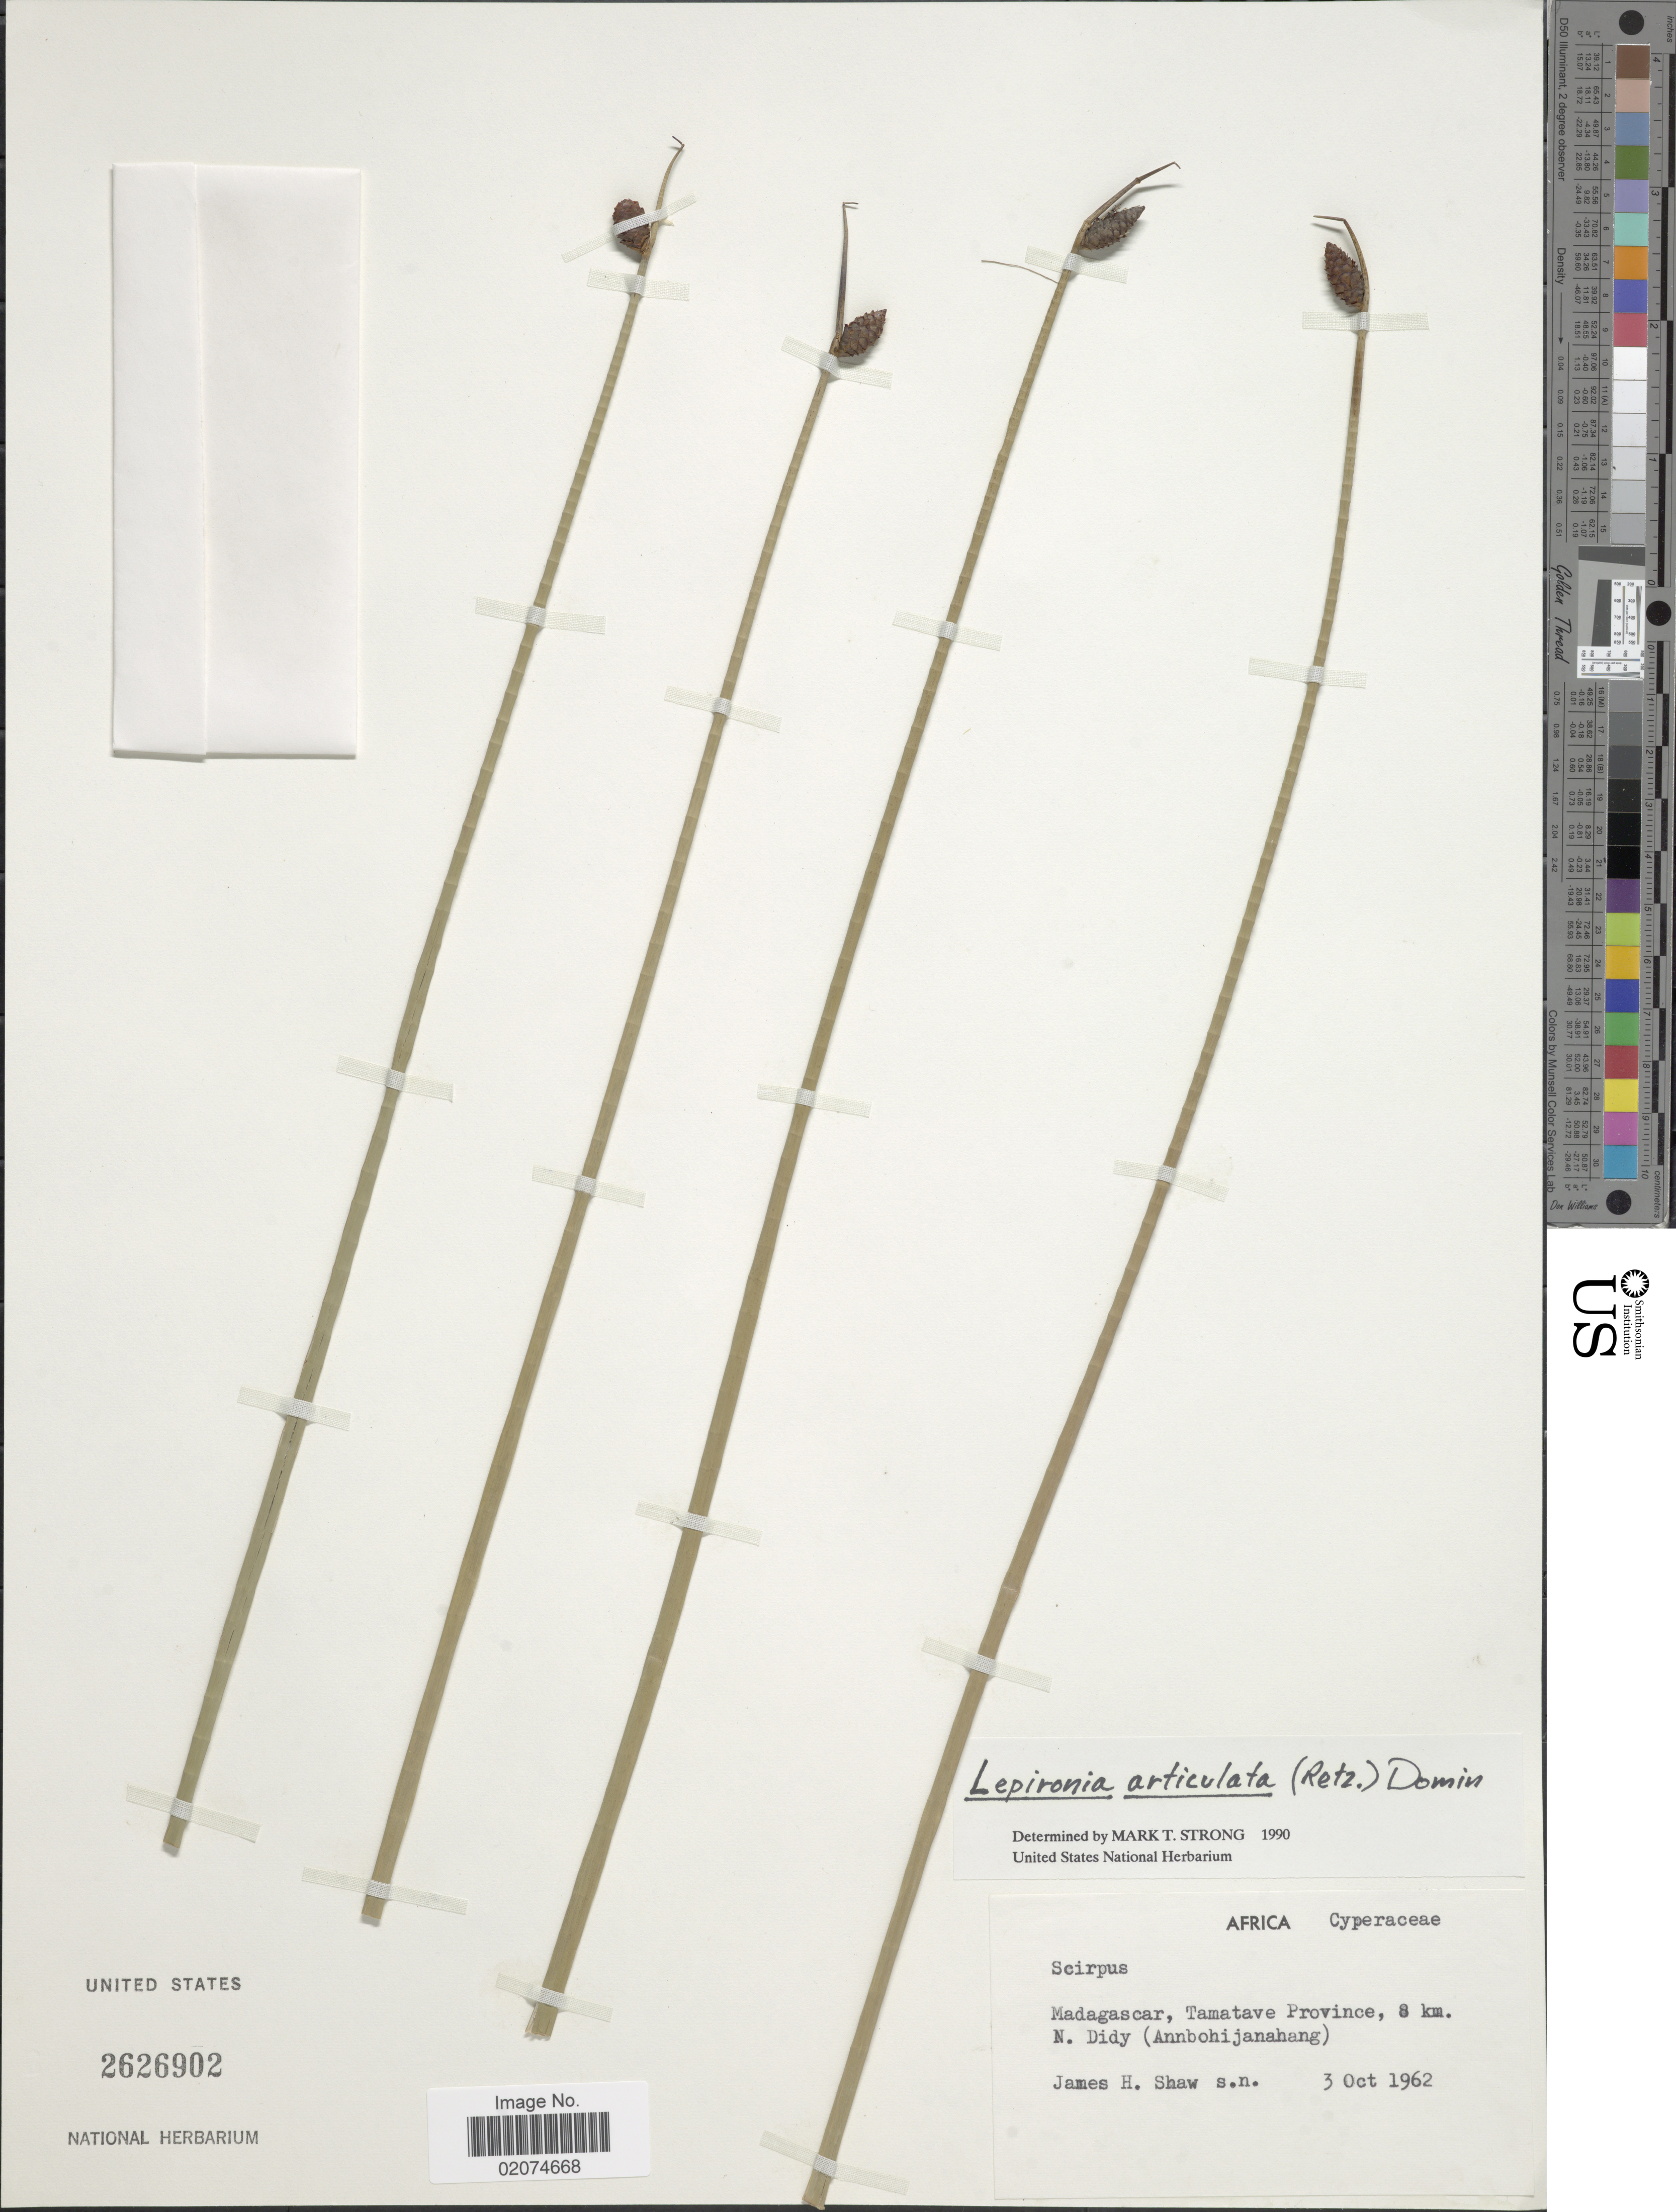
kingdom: Plantae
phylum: Tracheophyta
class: Liliopsida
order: Poales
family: Cyperaceae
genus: Lepironia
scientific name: Lepironia articulata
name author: (Retz.) Domin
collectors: J. Shaw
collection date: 1962-10-03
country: Madagascar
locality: Madagascar, Tamatave Province, 8 km. N. didy (Annohijanahang). Africa.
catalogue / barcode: US 2626902